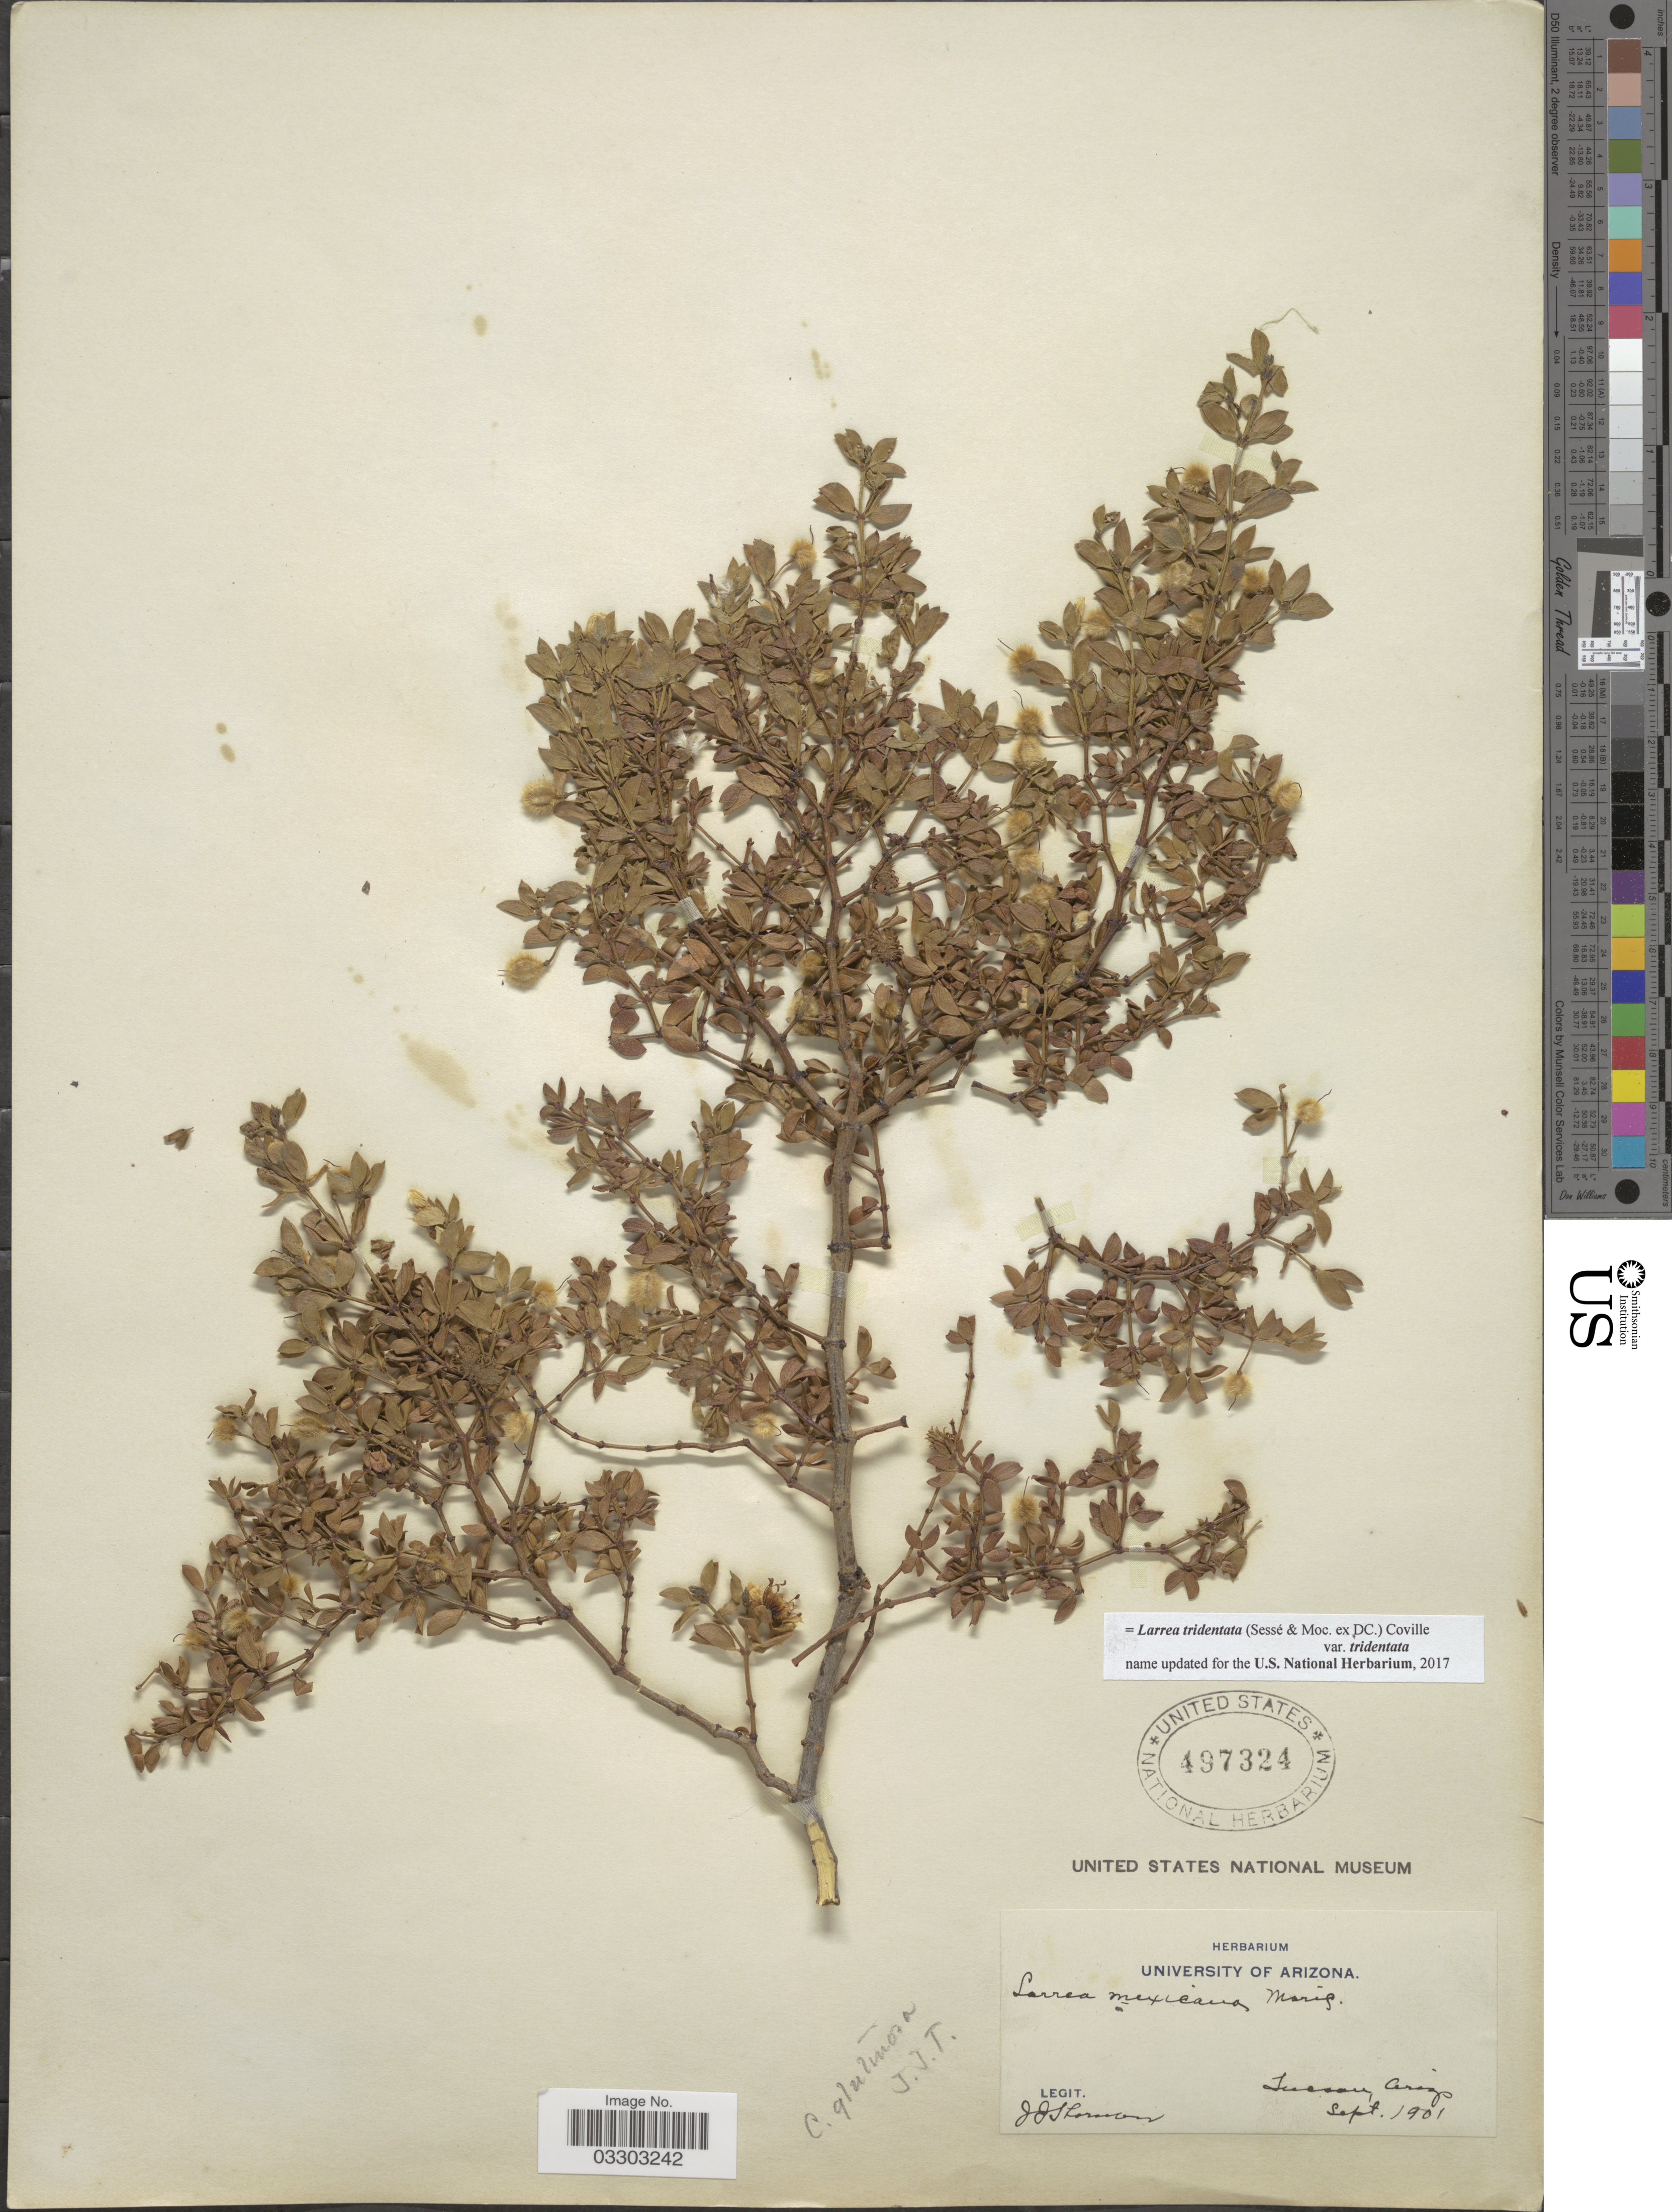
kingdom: Plantae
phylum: Tracheophyta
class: Magnoliopsida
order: Zygophyllales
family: Zygophyllaceae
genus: Larrea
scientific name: Larrea tridentata var. tridentata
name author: (Sessé & Moc. ex DC.) Coville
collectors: J. Lemmon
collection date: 1901-09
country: United States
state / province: Arizona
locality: Tucson.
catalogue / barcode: US 497324